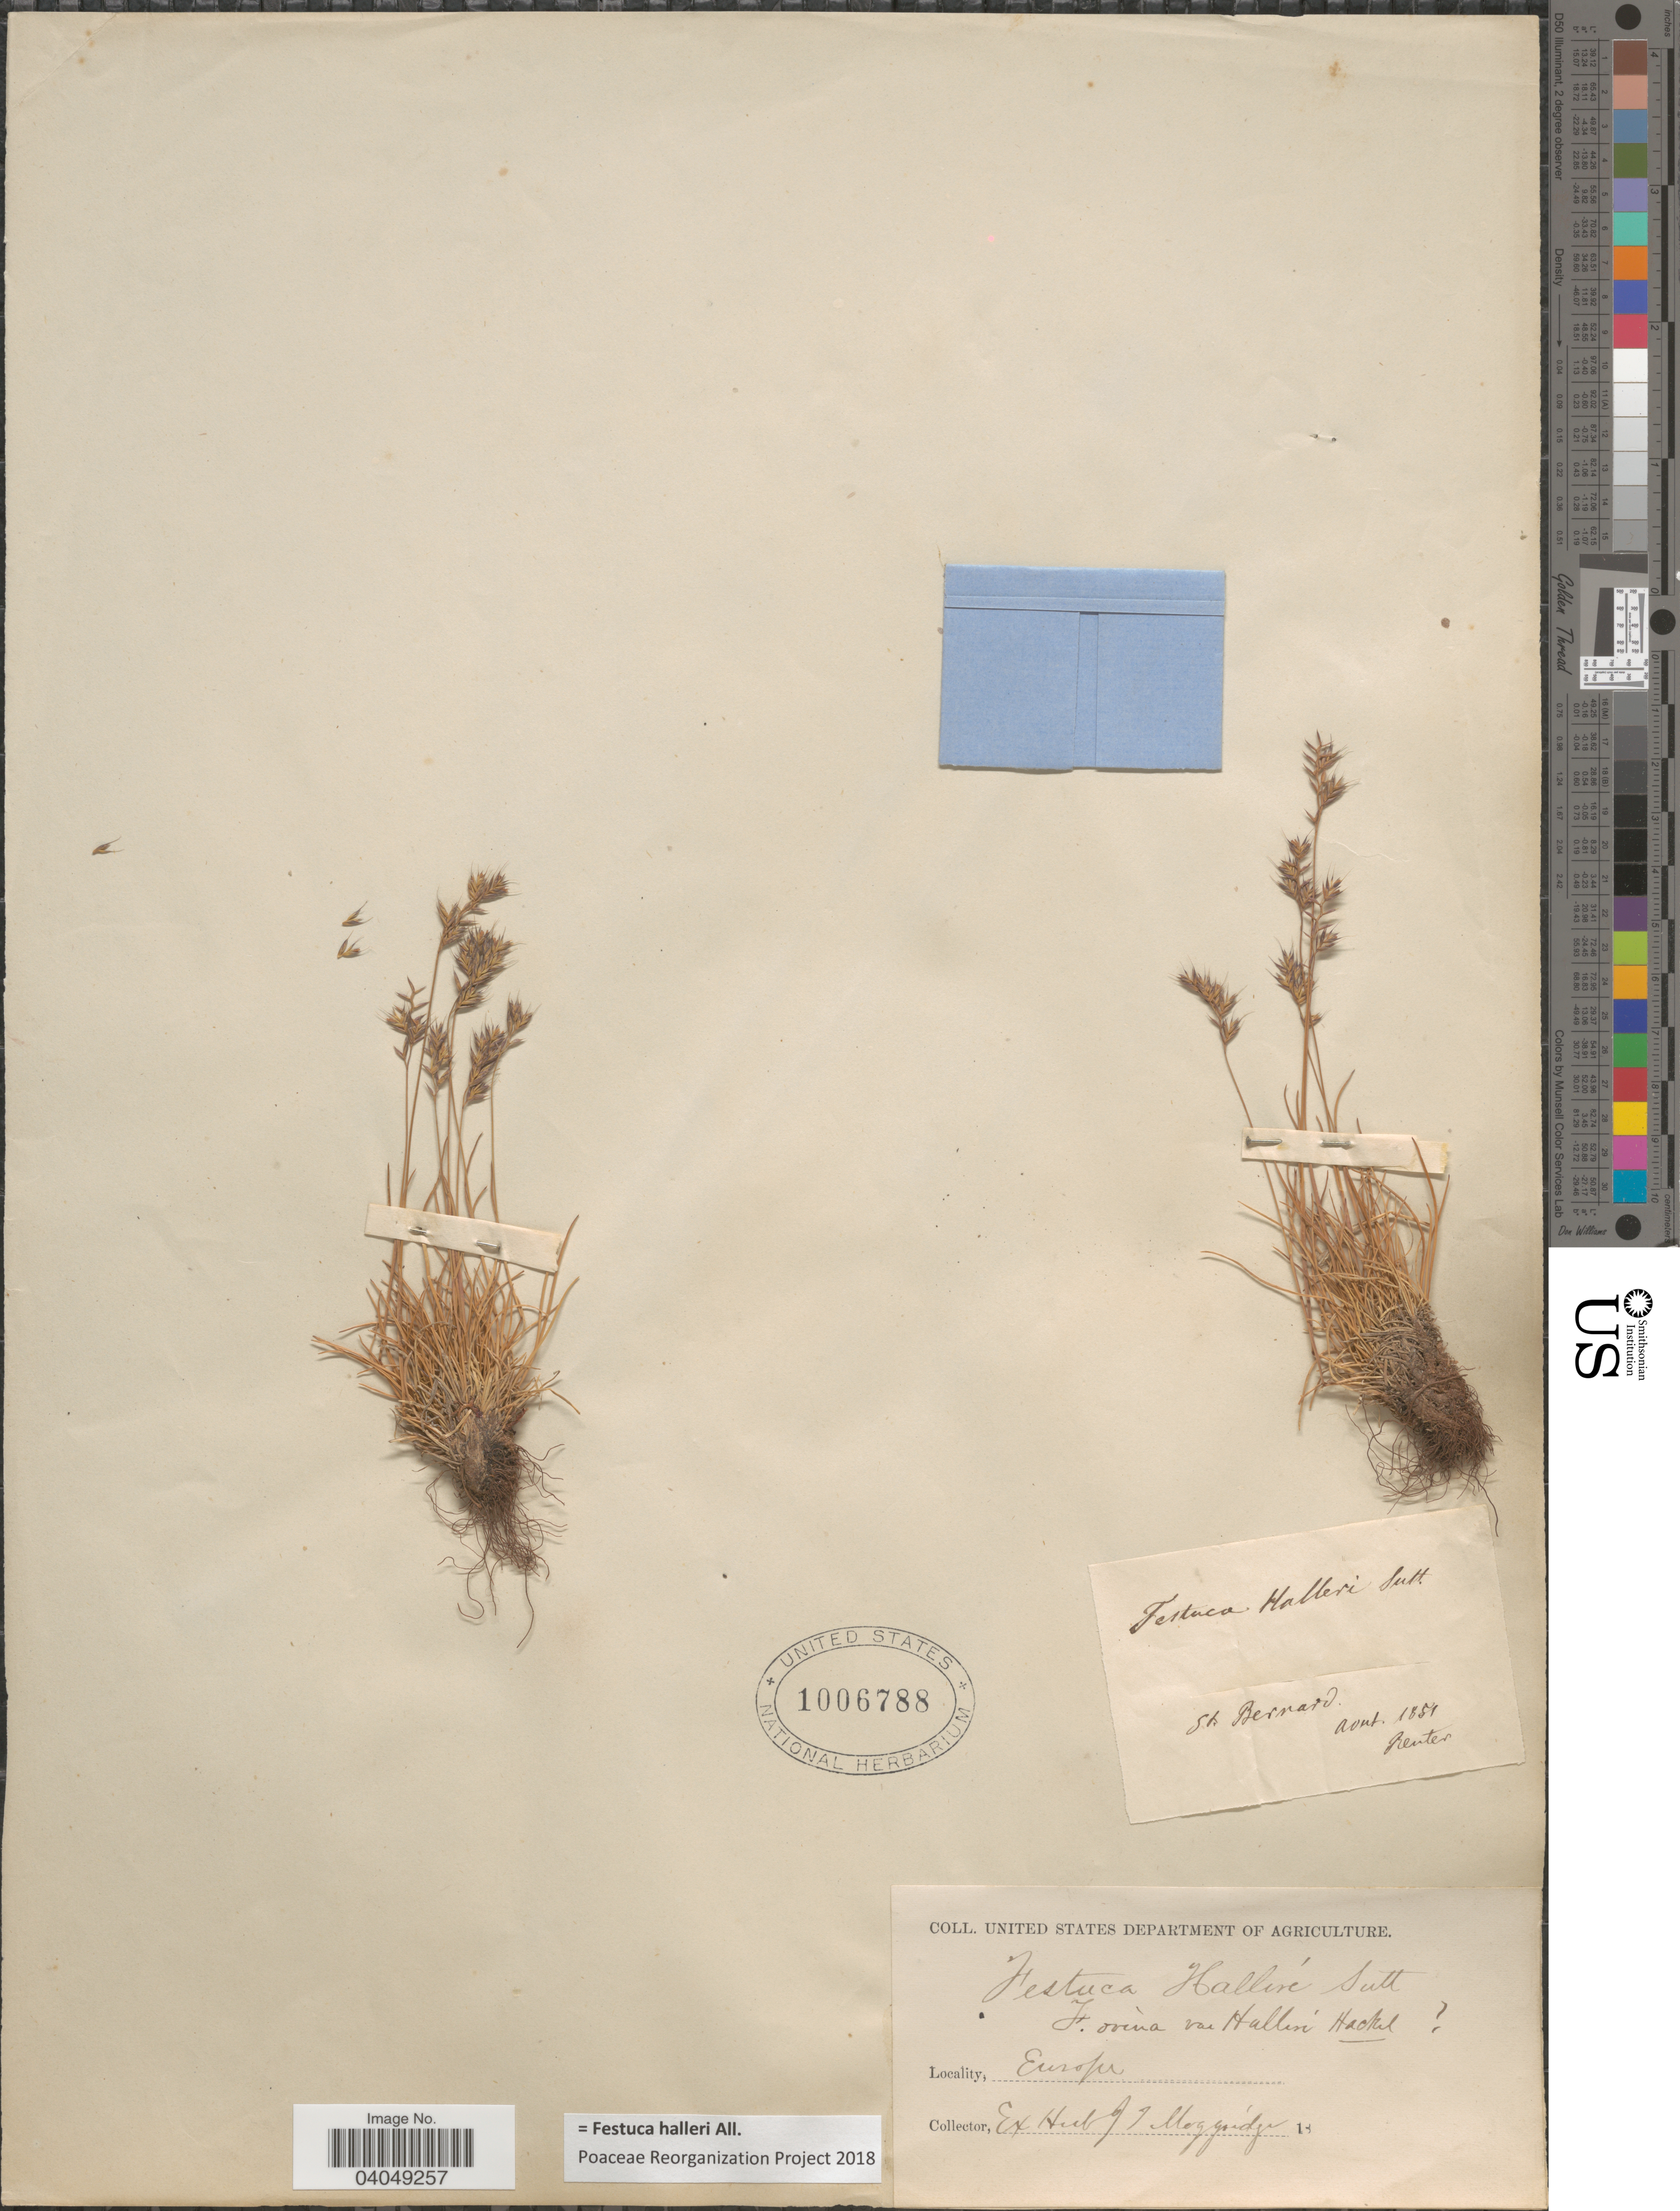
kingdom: Plantae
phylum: Tracheophyta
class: Liliopsida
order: Poales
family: Poaceae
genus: Festuca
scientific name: Festuca halleri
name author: All.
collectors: -. Reuter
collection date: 1851-08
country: France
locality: St. Bernard. Europe.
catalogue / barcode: US 1006788